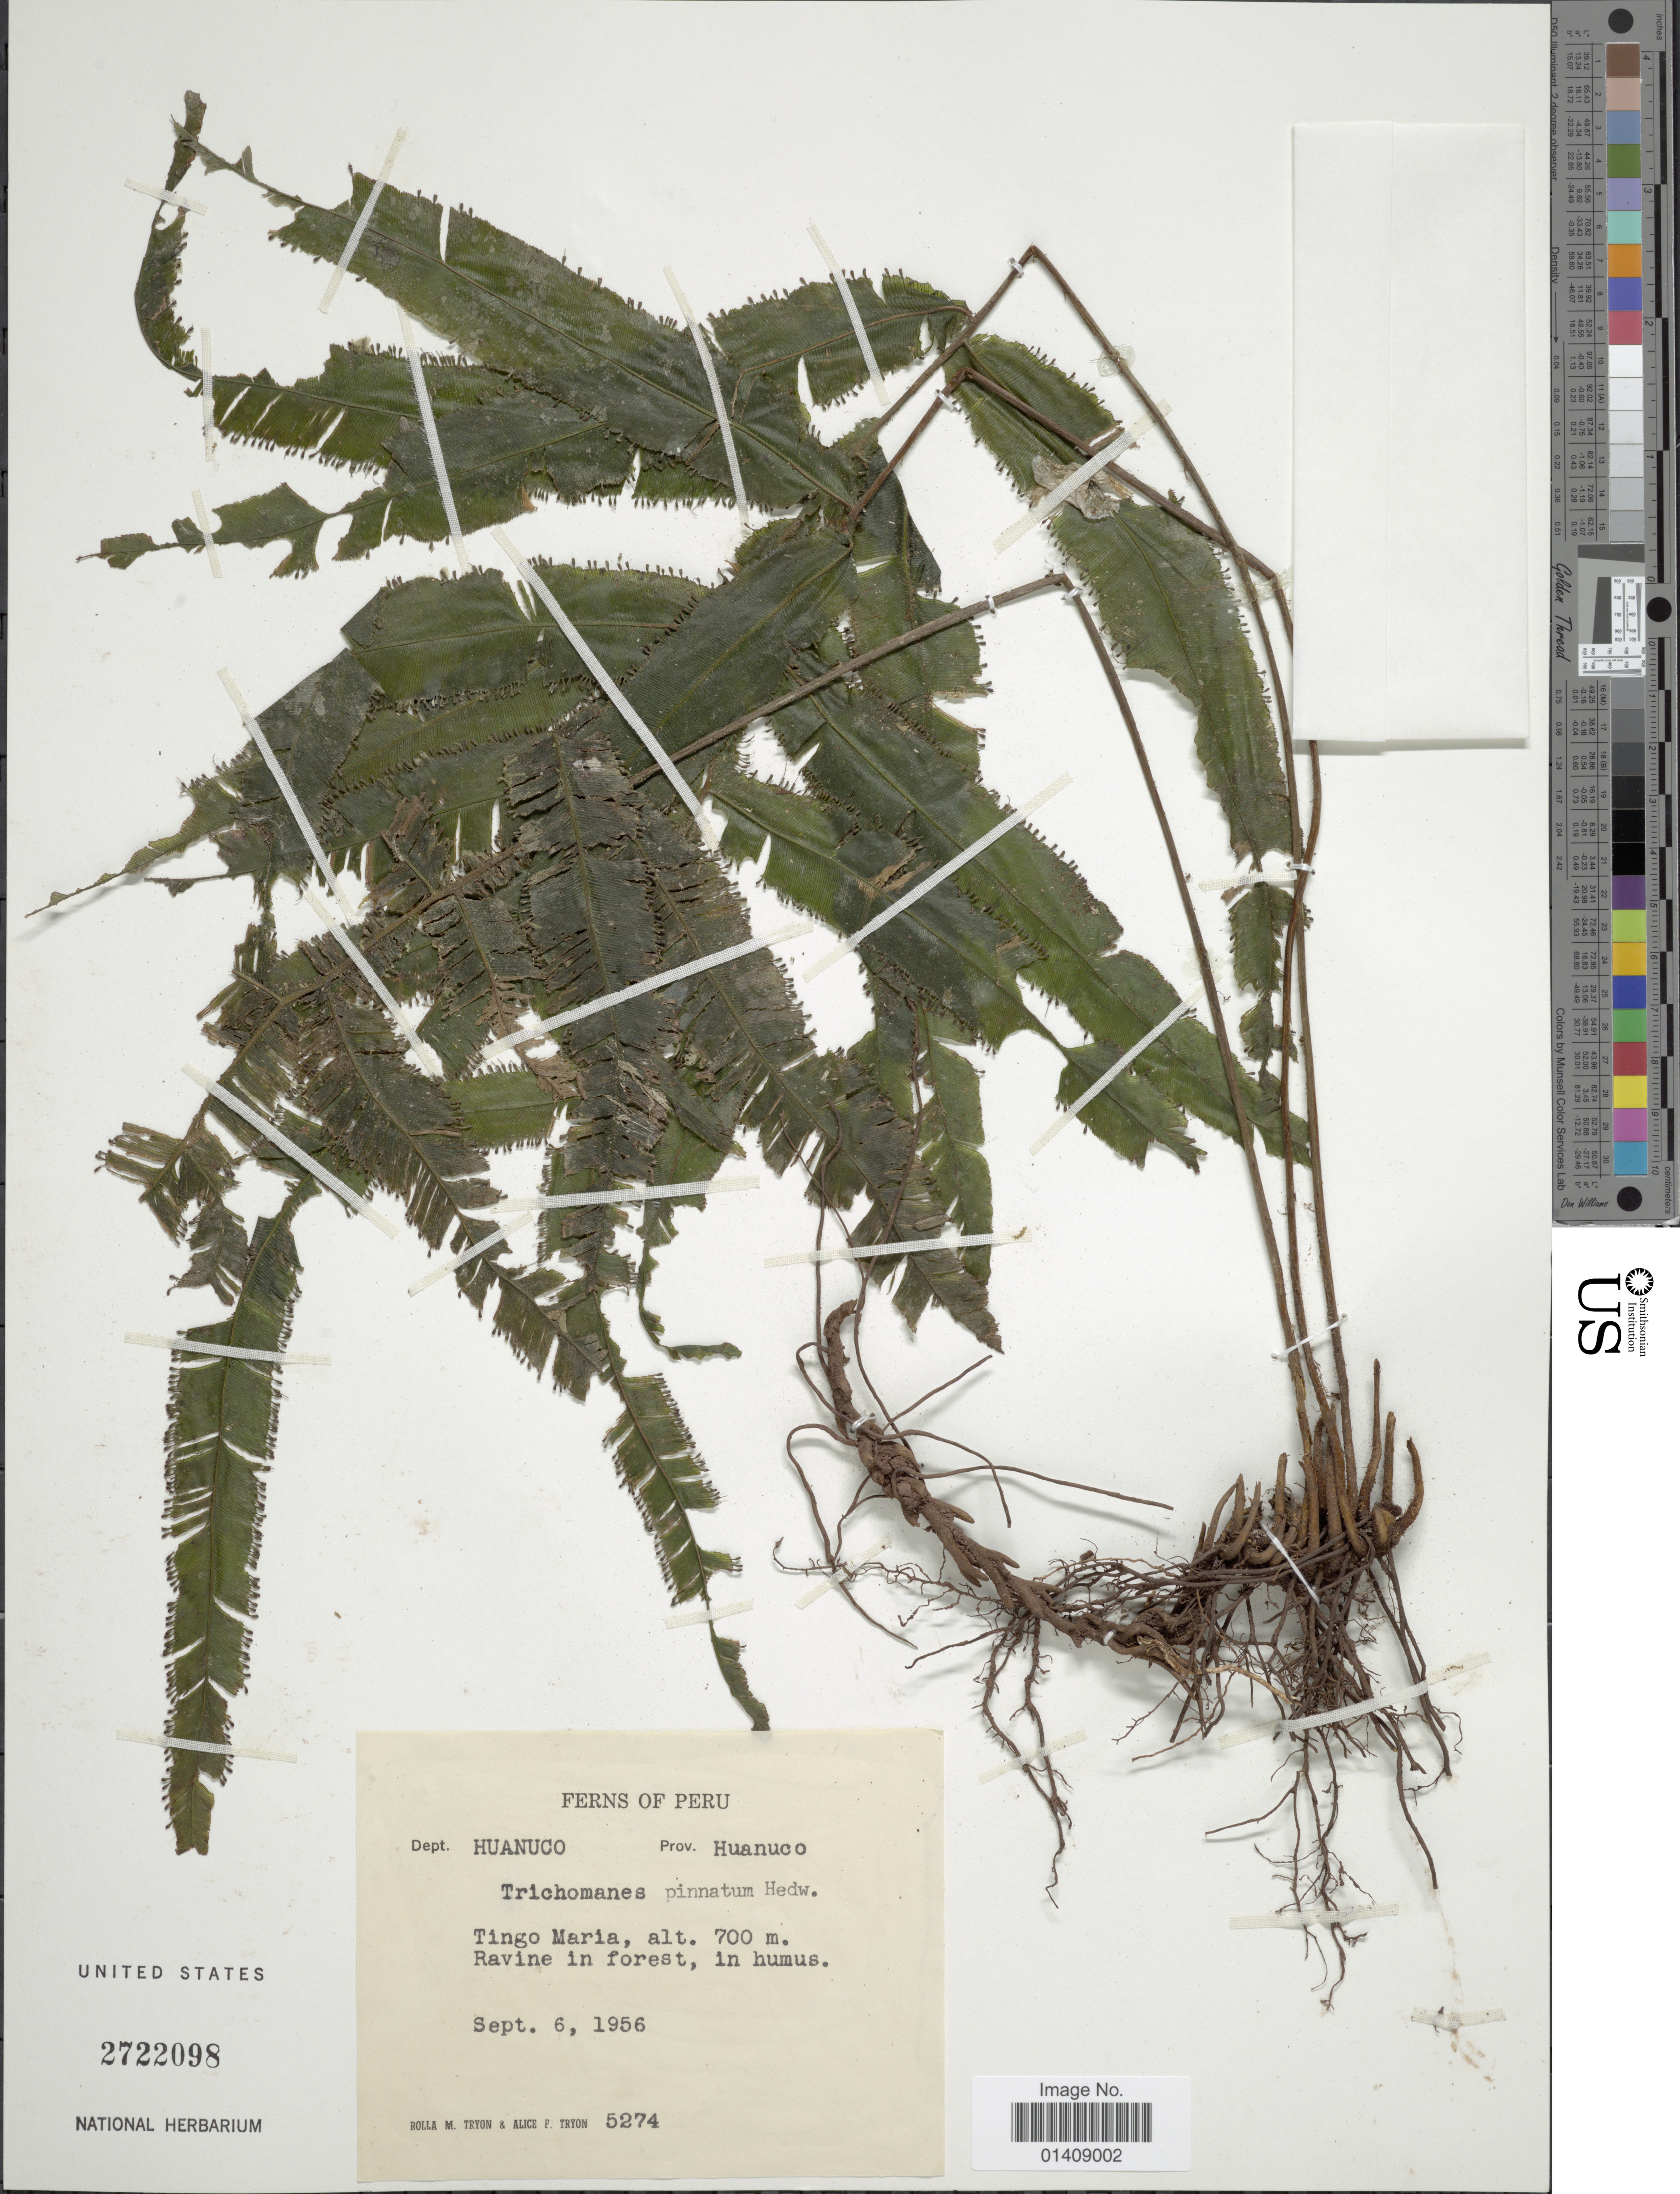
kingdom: Plantae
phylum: Tracheophyta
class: Polypodiopsida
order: Hymenophyllales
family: Hymenophyllaceae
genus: Trichomanes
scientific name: Trichomanes longifolium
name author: Desv.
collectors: R. M. Tryon & A. F. Tryon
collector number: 5274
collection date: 1956-09-06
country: Peru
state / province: Huánuco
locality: Tingo Maria. ravine in forest, in humus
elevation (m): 700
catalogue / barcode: US 2722098